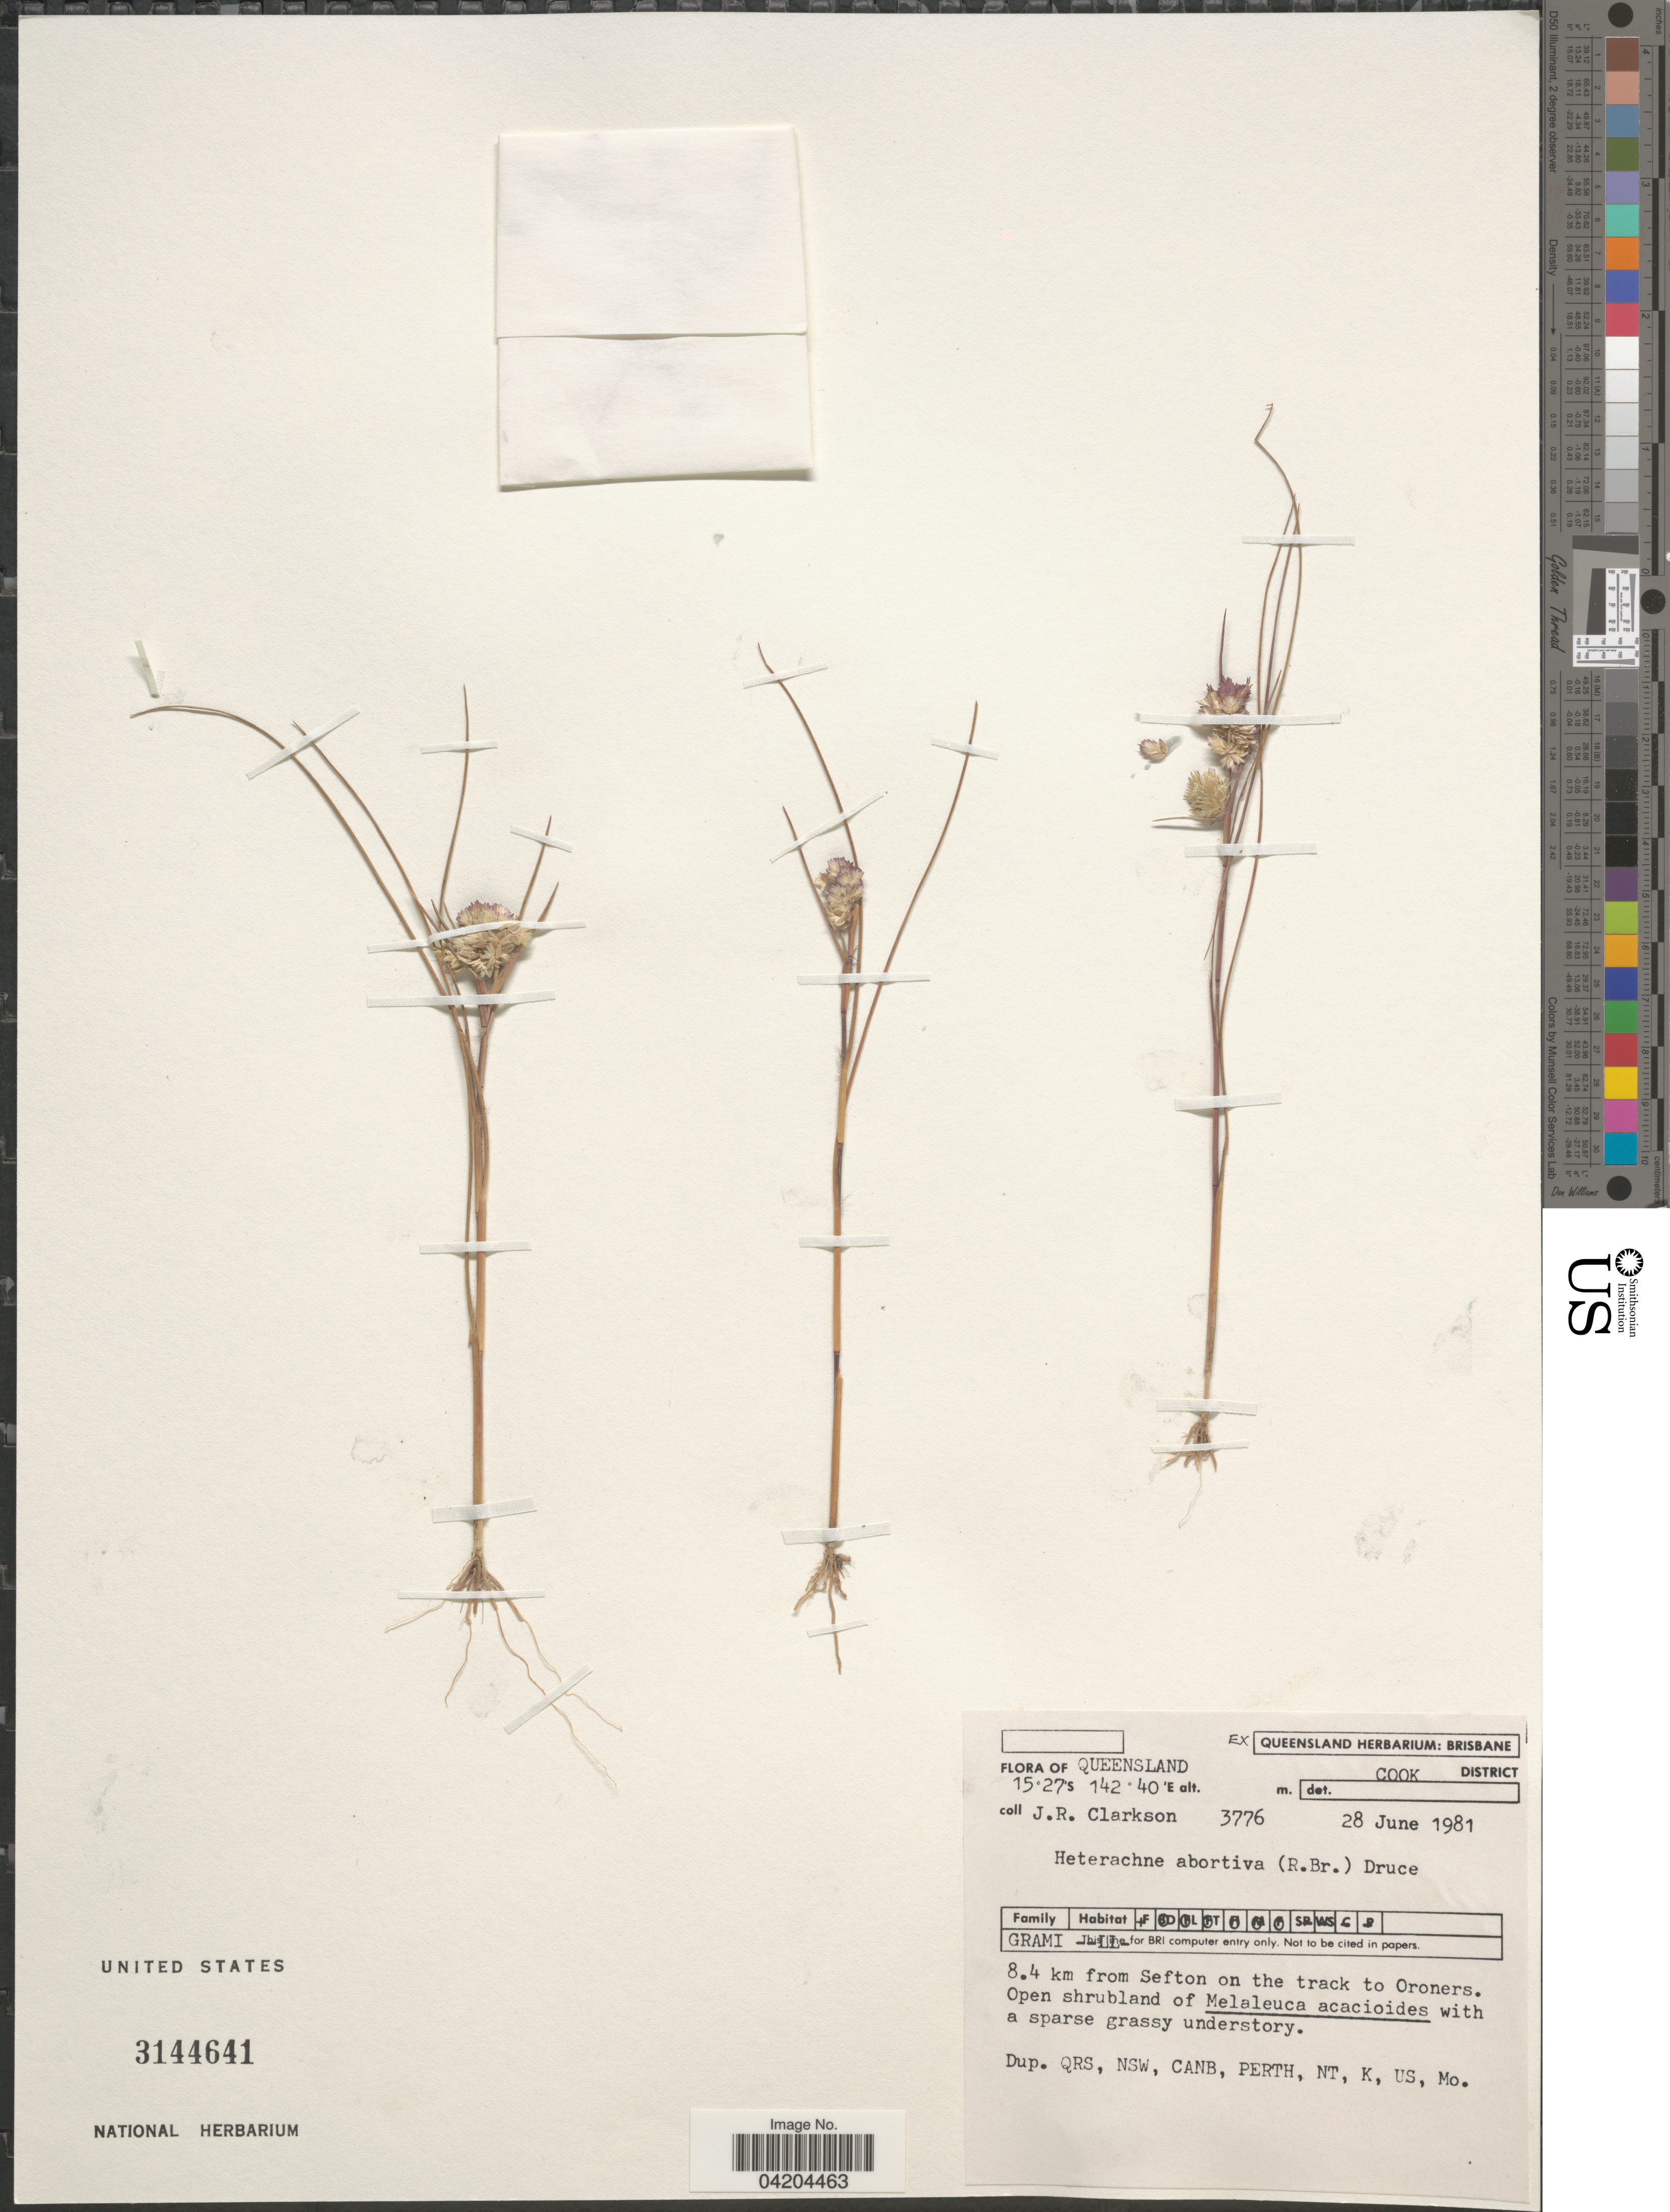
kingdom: Plantae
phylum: Tracheophyta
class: Liliopsida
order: Poales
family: Poaceae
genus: Eragrostis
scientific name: Eragrostis abortiva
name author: Steud.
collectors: J. Clarkson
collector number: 3776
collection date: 1981-06-28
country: Australia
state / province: Queensland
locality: Cook District. 8.4 km from Sefton on the track to Oroners.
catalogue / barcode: US 3144641